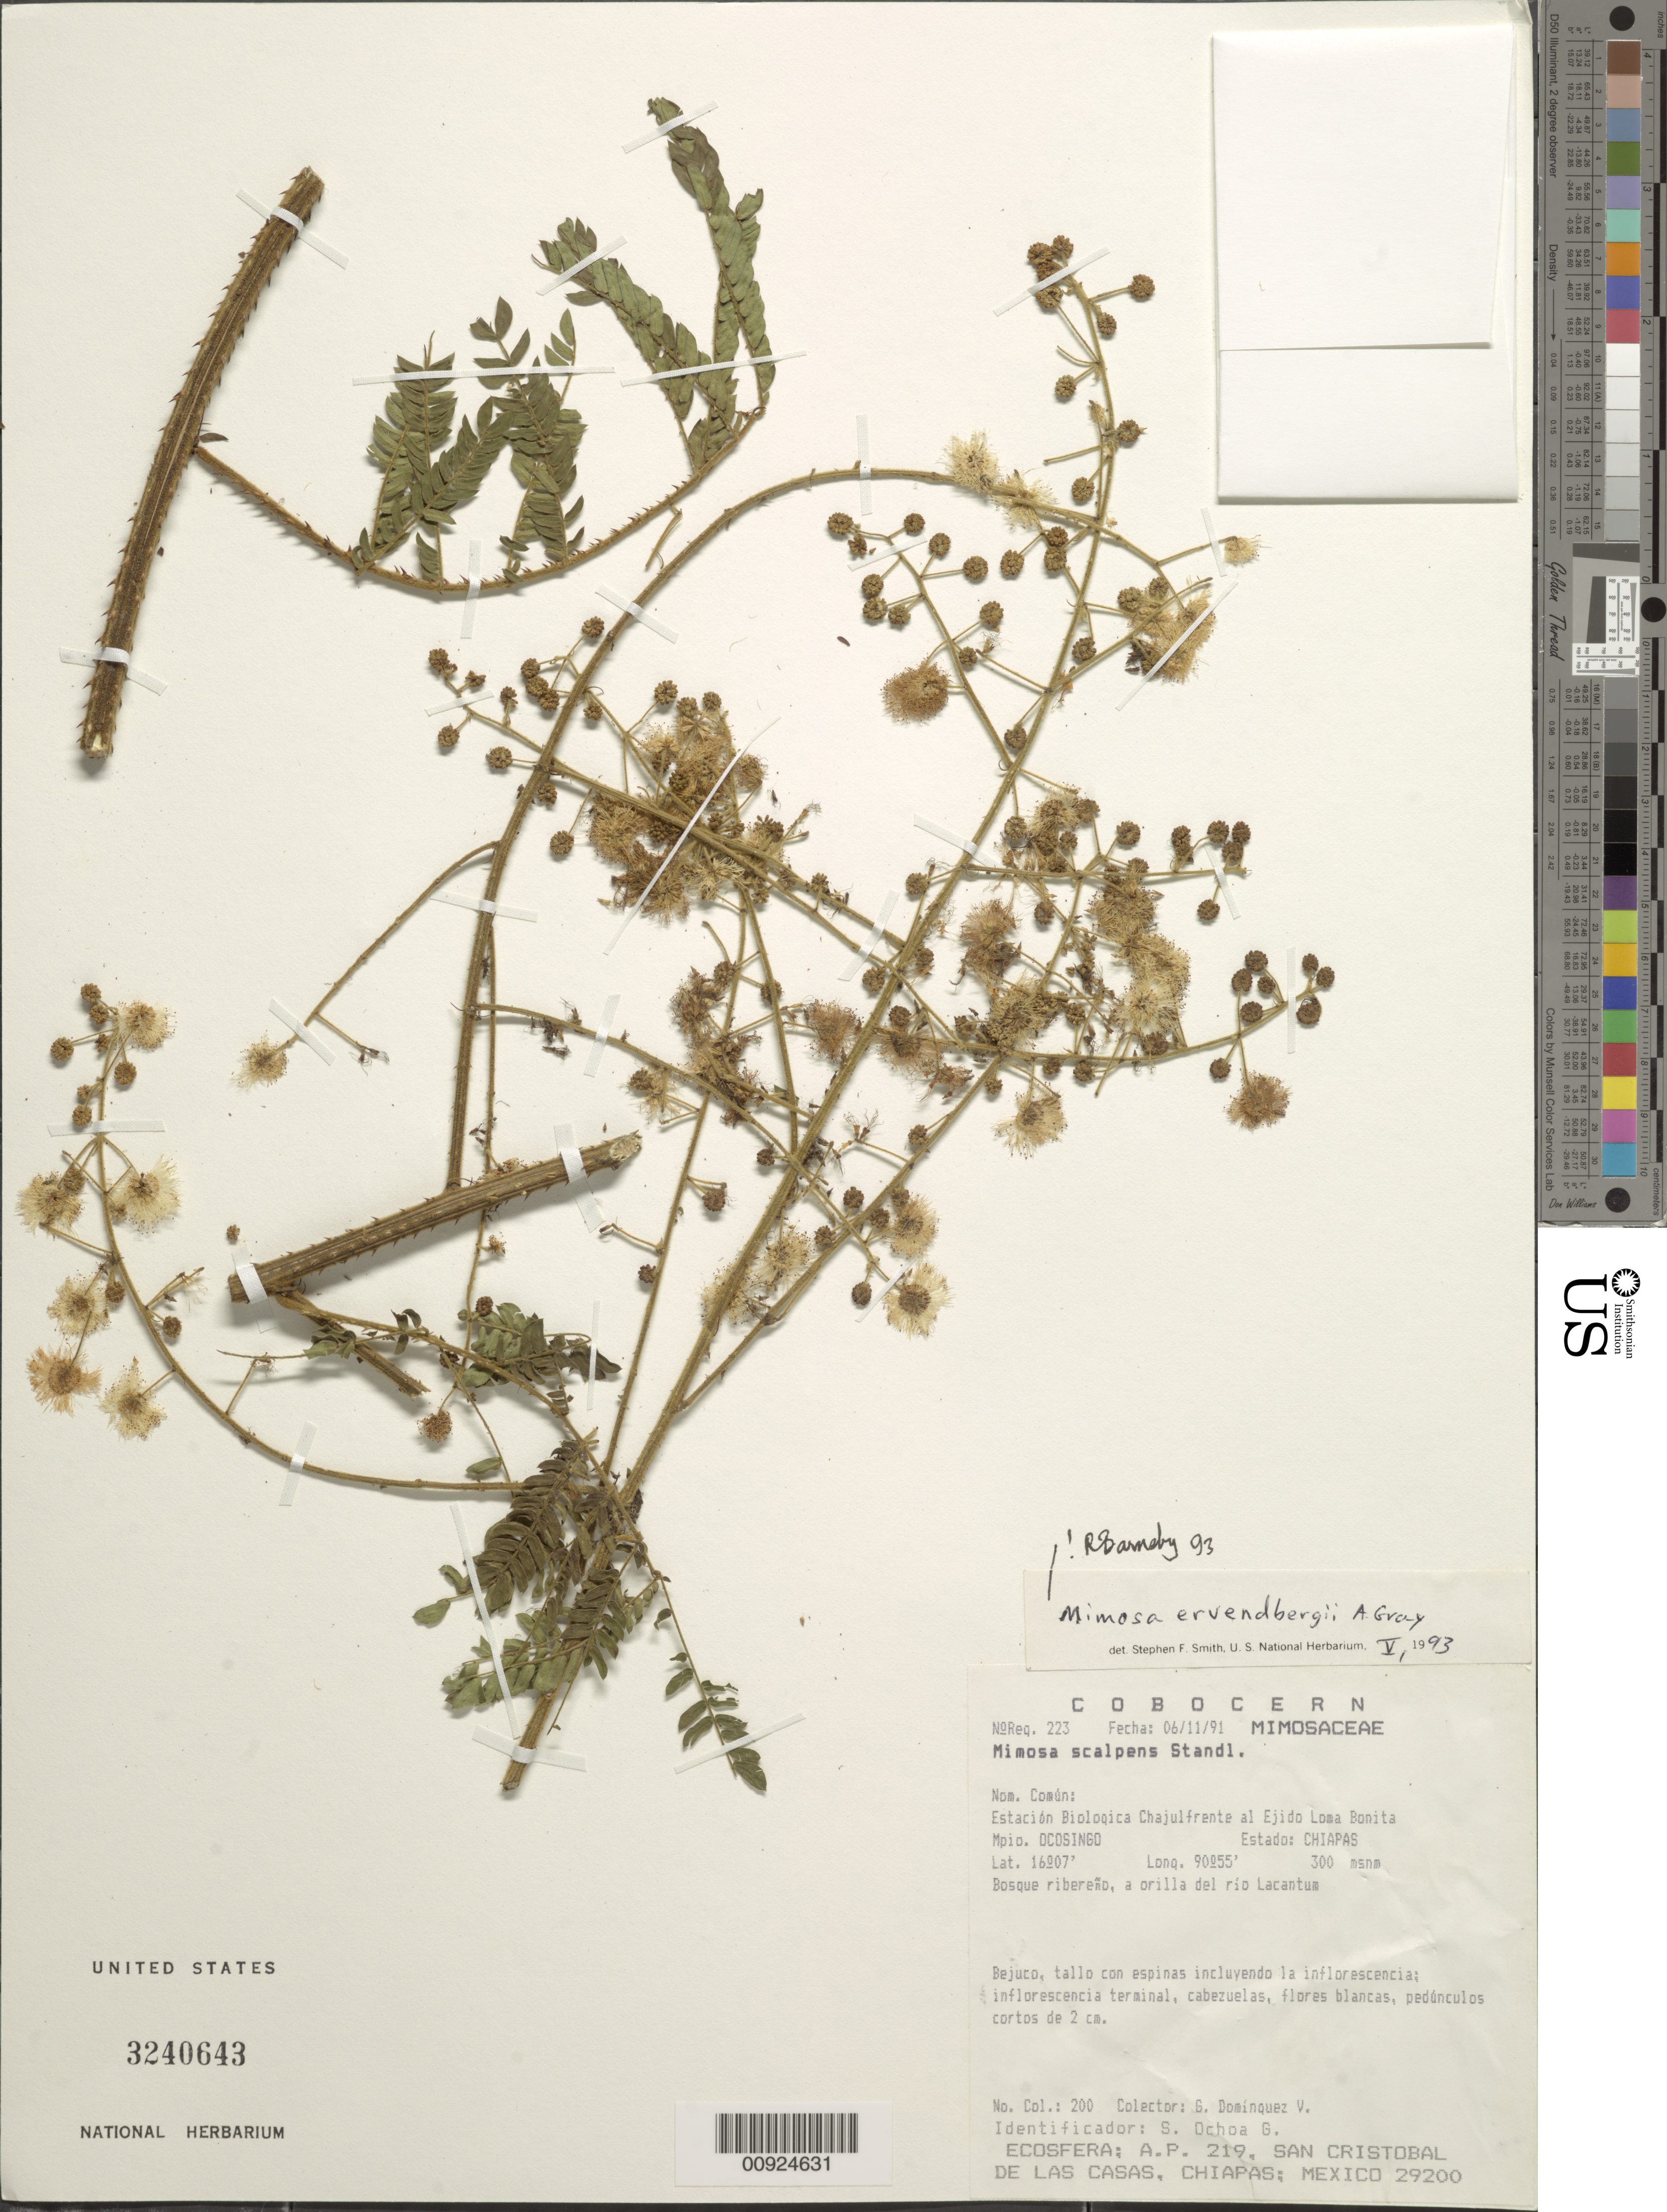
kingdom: Plantae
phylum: Tracheophyta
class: Magnoliopsida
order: Fabales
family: Fabaceae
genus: Mimosa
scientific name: Mimosa ervendbergii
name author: A. Gray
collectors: G. Domínguez V.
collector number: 200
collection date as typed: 06 Nov 1991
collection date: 1991-11-06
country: Mexico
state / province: Chiapas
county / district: Ocosingo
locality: Estación Biológica Chajul frente al Ejido Loma Bonita, Mpio. Ocosingo, Chiapas. A orilla del Río Lacantum.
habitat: Bosque ribereño a orilla del Río Lacantum.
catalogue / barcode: US 3240643